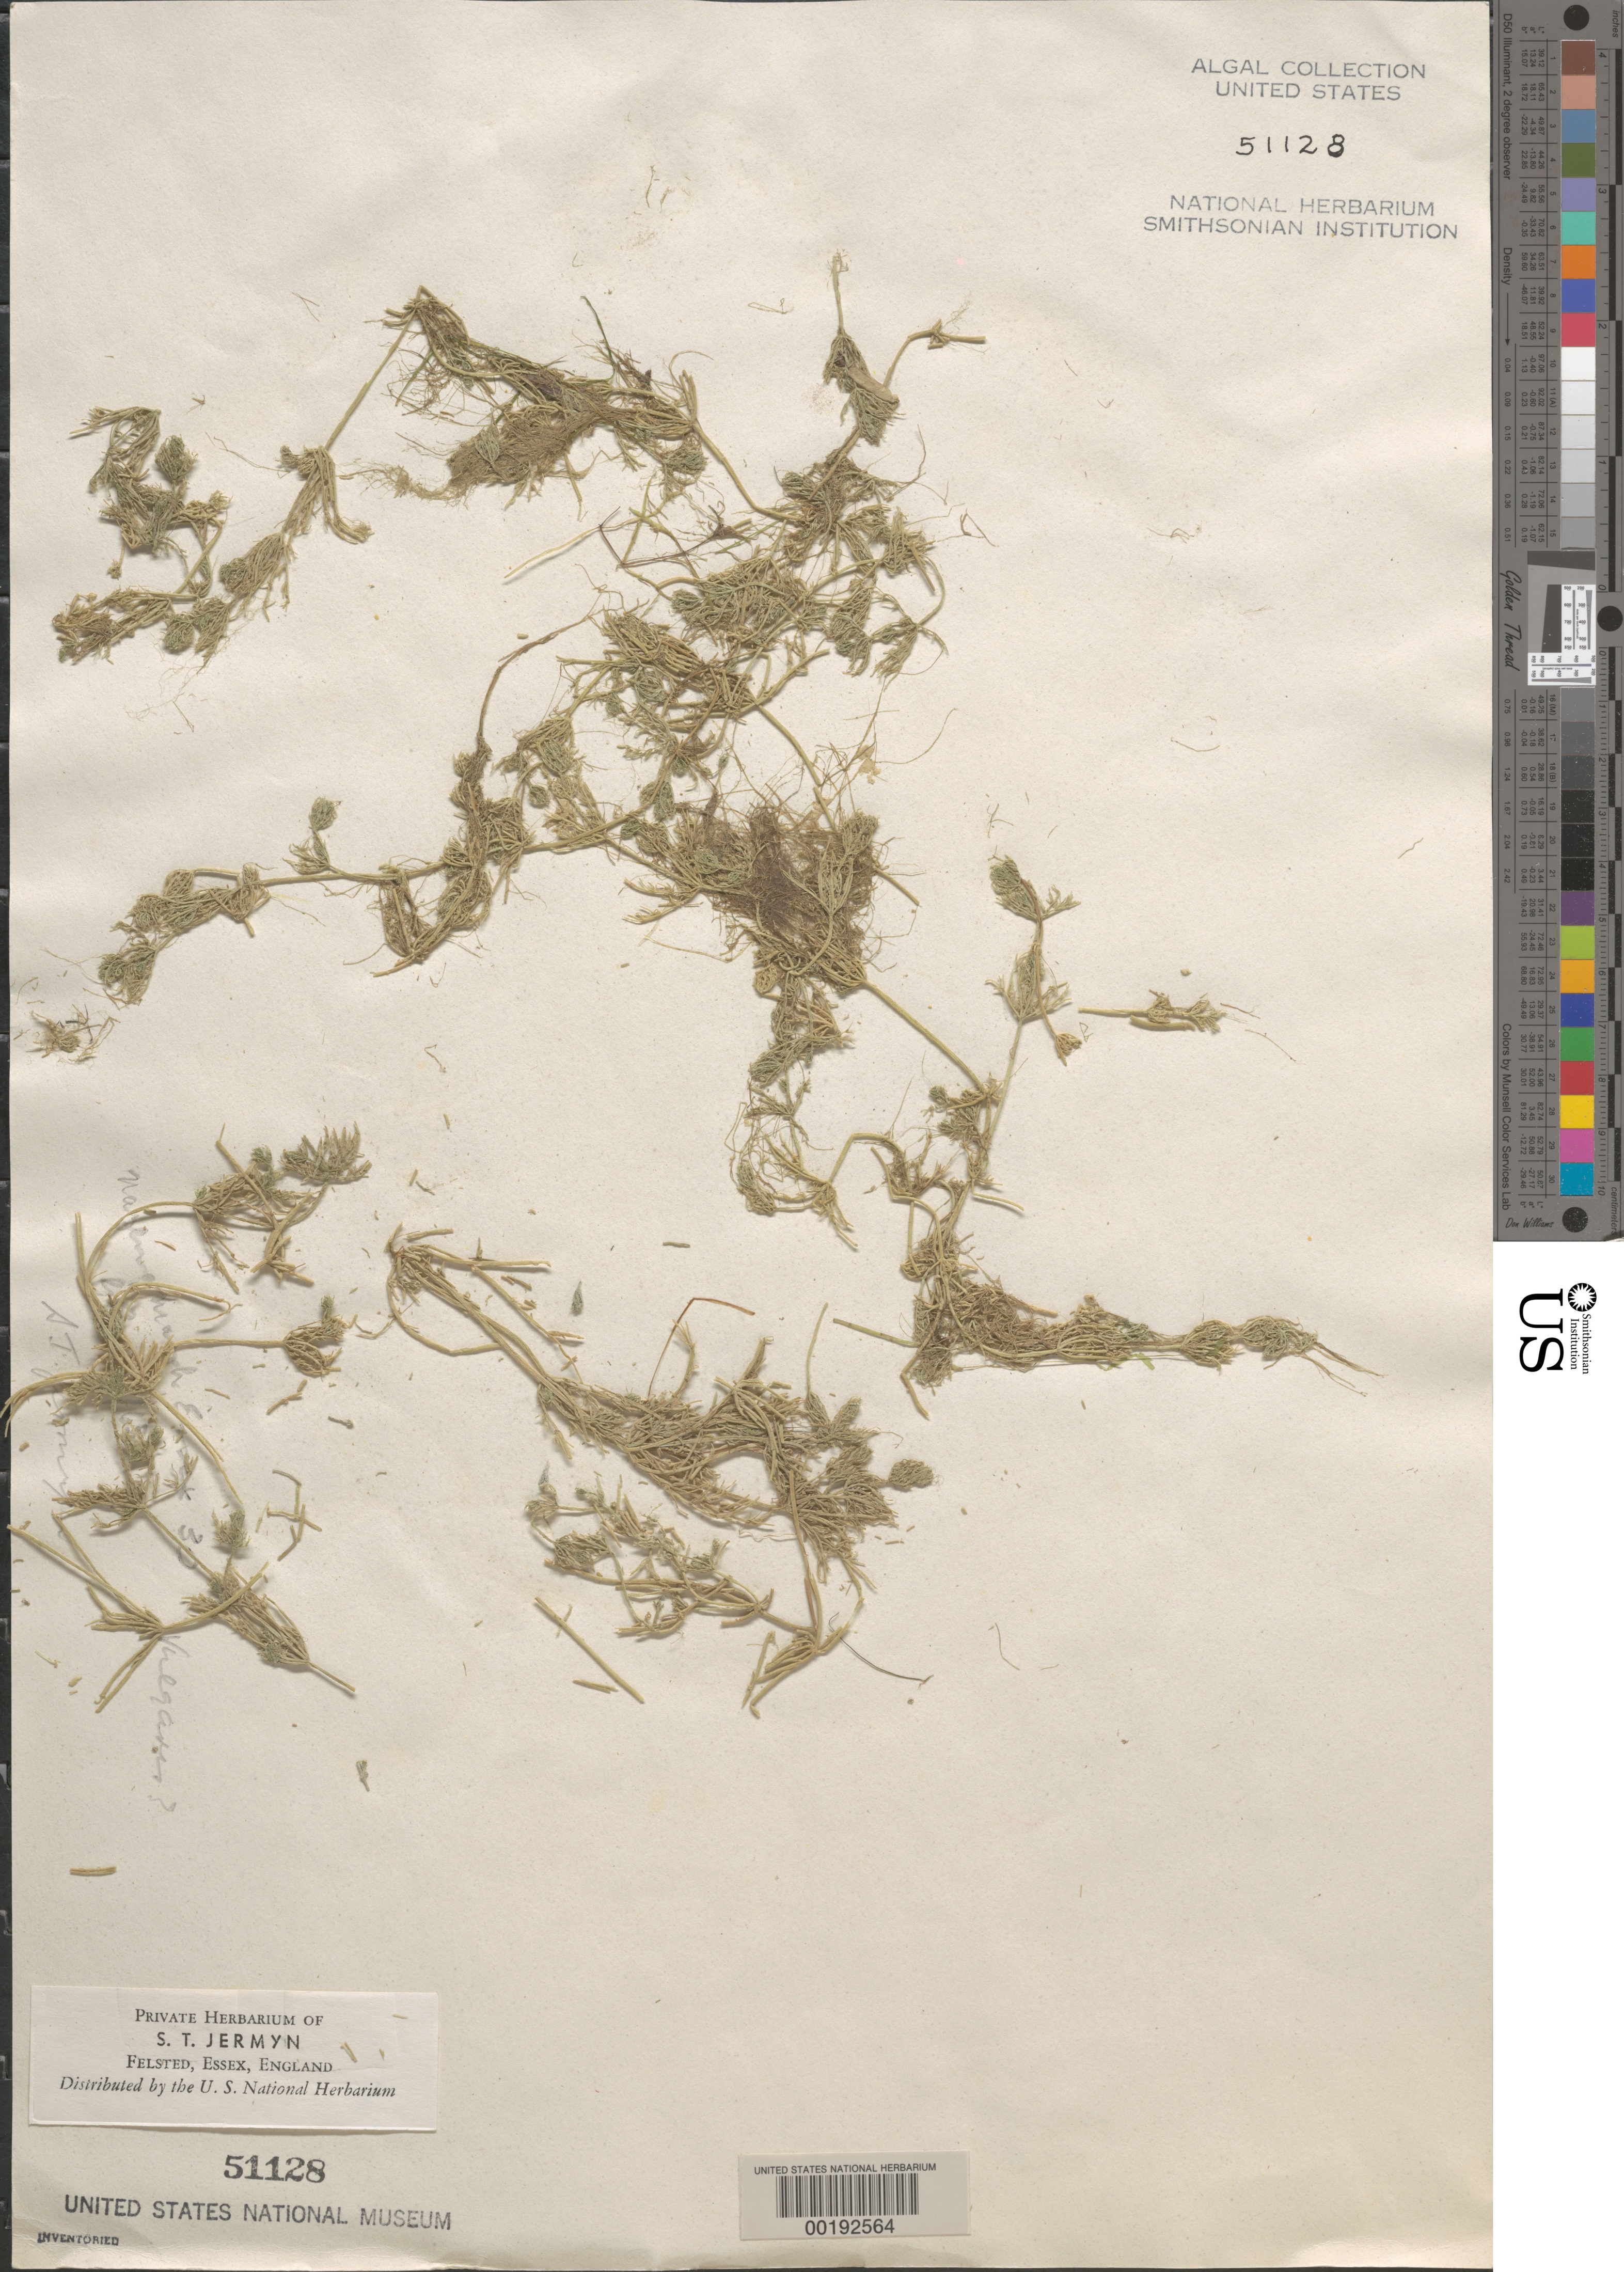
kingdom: Plantae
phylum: Charophyta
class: Charophyceae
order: Charales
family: Characeae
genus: Chara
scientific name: Chara vulgaris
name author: L.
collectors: S. Jermyn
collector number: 30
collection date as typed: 14 Jul 1963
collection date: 1963-07-14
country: United Kingdom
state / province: England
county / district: Essex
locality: Nazeng Marsh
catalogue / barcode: US 51128